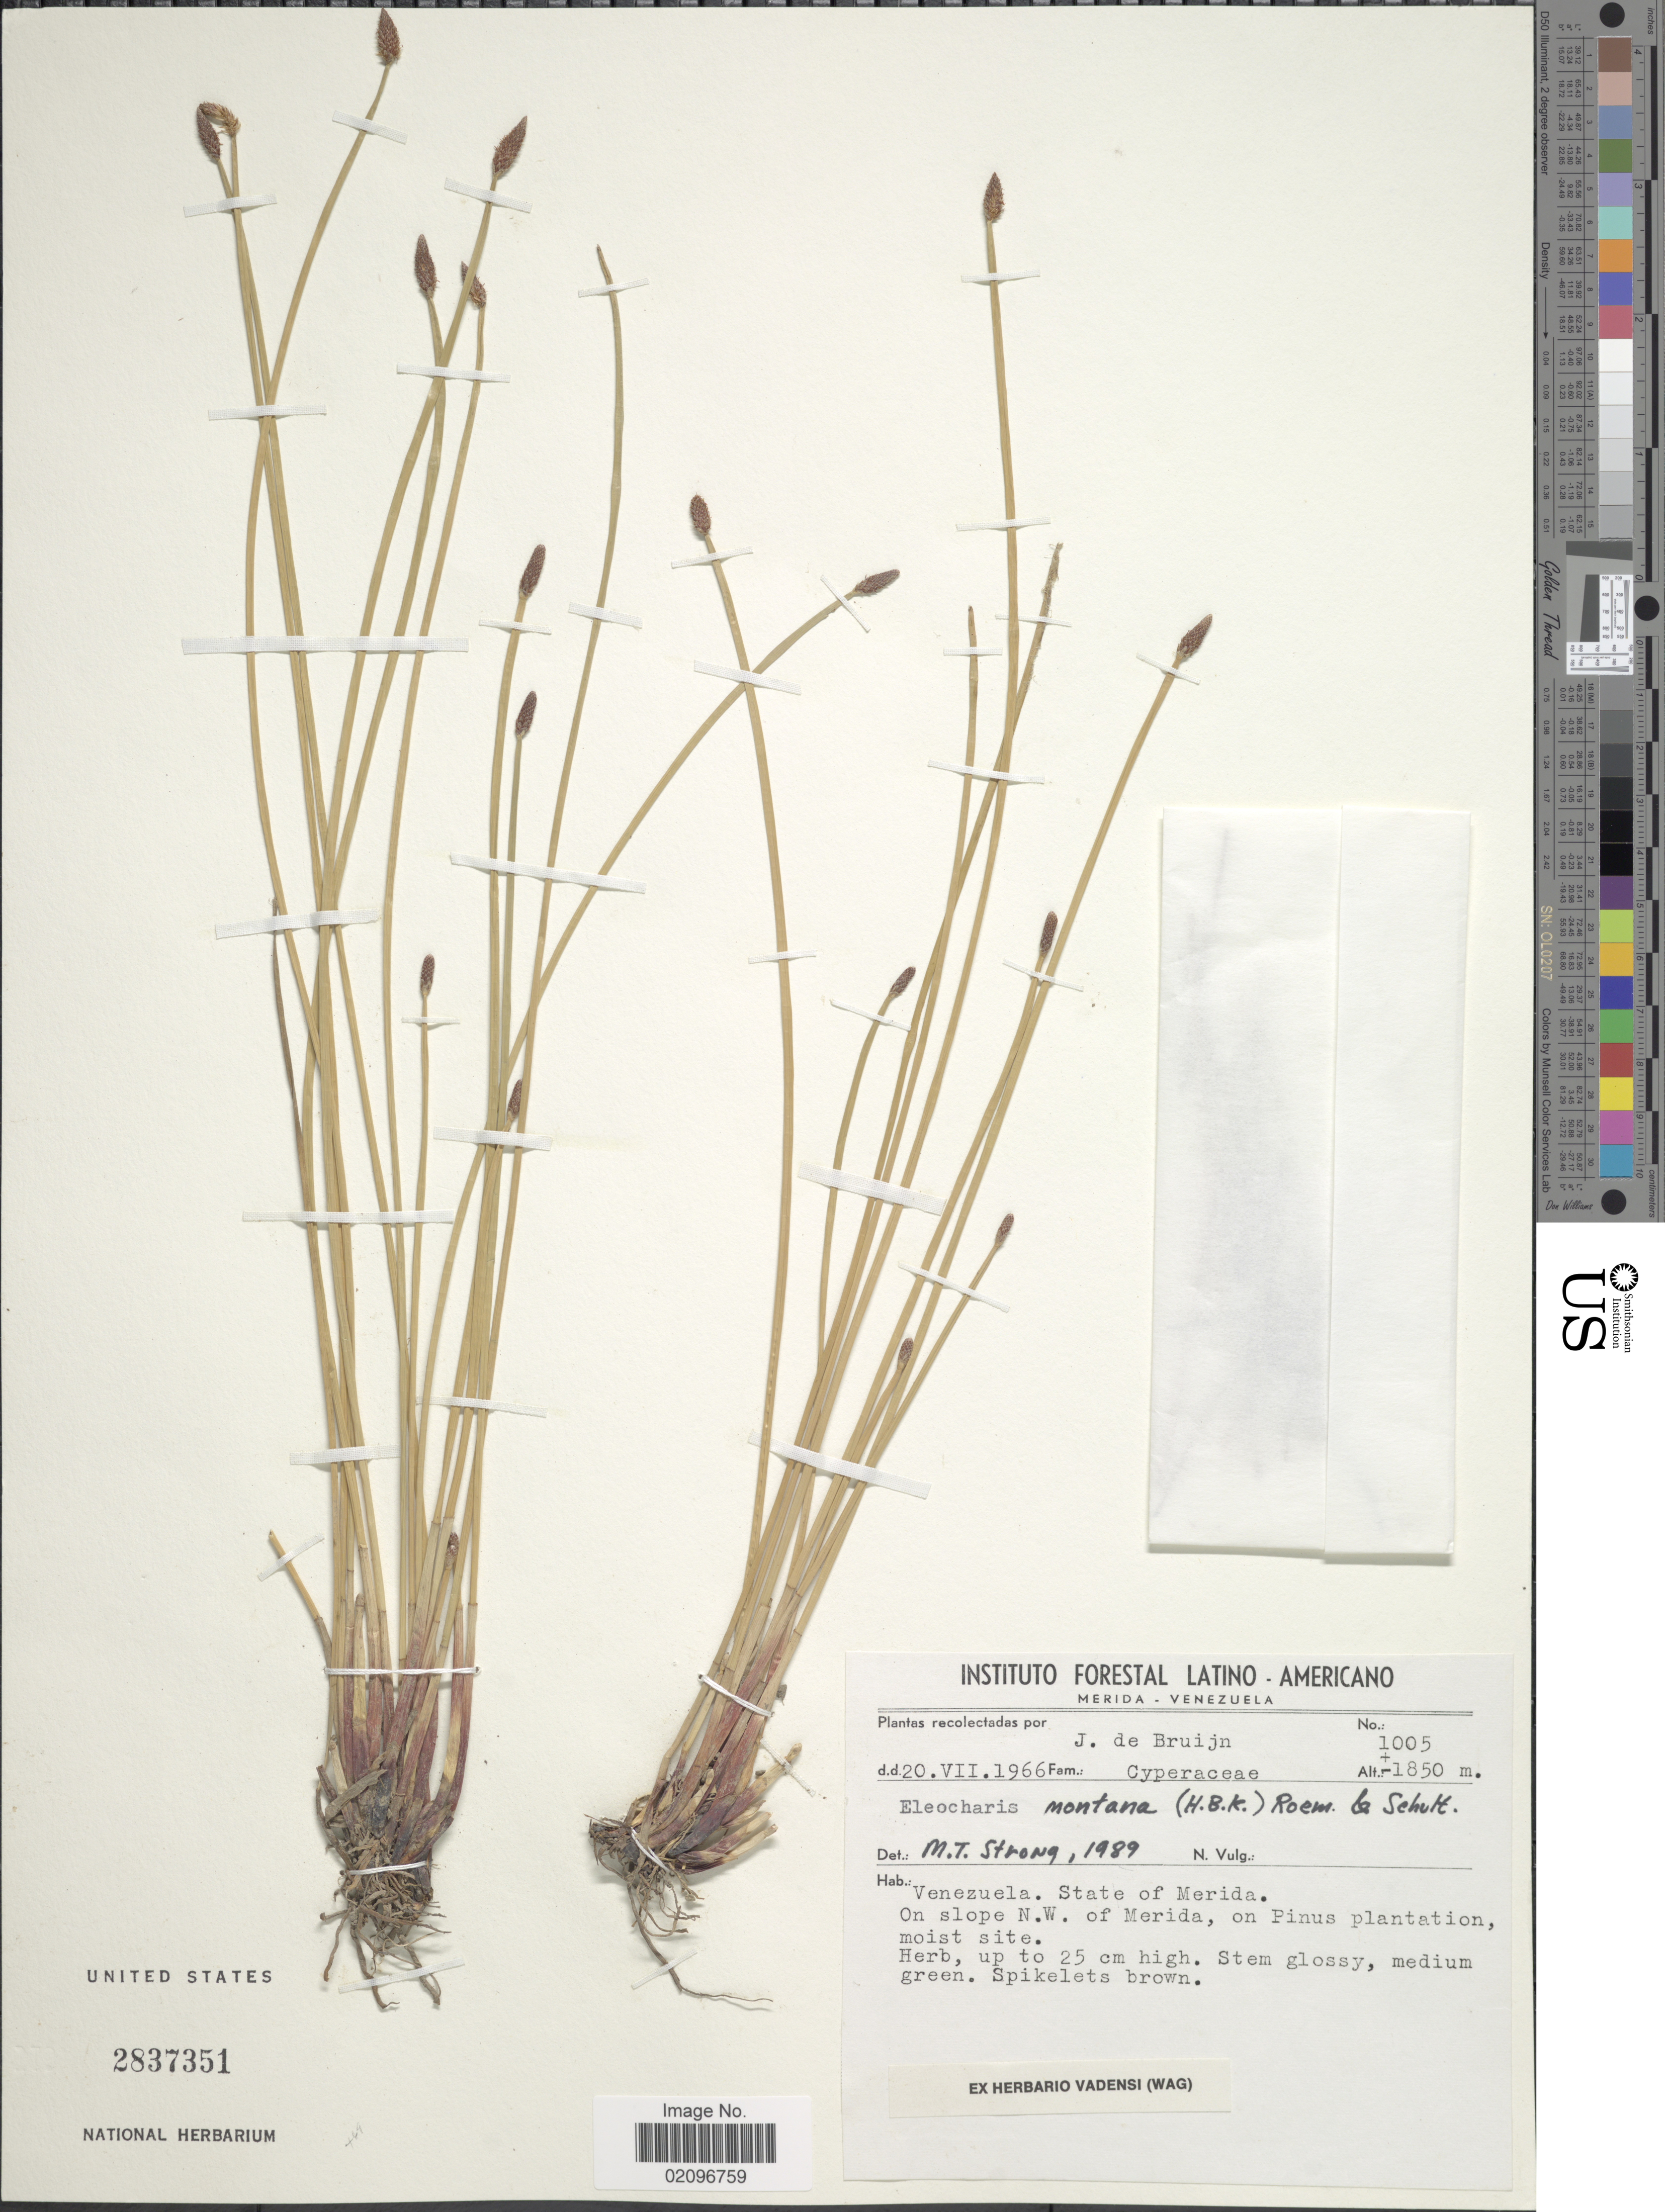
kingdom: Plantae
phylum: Tracheophyta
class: Liliopsida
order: Poales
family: Cyperaceae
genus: Eleocharis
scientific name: Eleocharis montana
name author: (Kunth) Roem. & Schult.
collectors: J. Bruijn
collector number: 1005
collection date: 1966-07-20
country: Venezuela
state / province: Mérida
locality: Venezuela. State of Merida. On slope N.W. of Merida, on Pinus plantation moist site.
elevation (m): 1850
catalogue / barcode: US 2837351